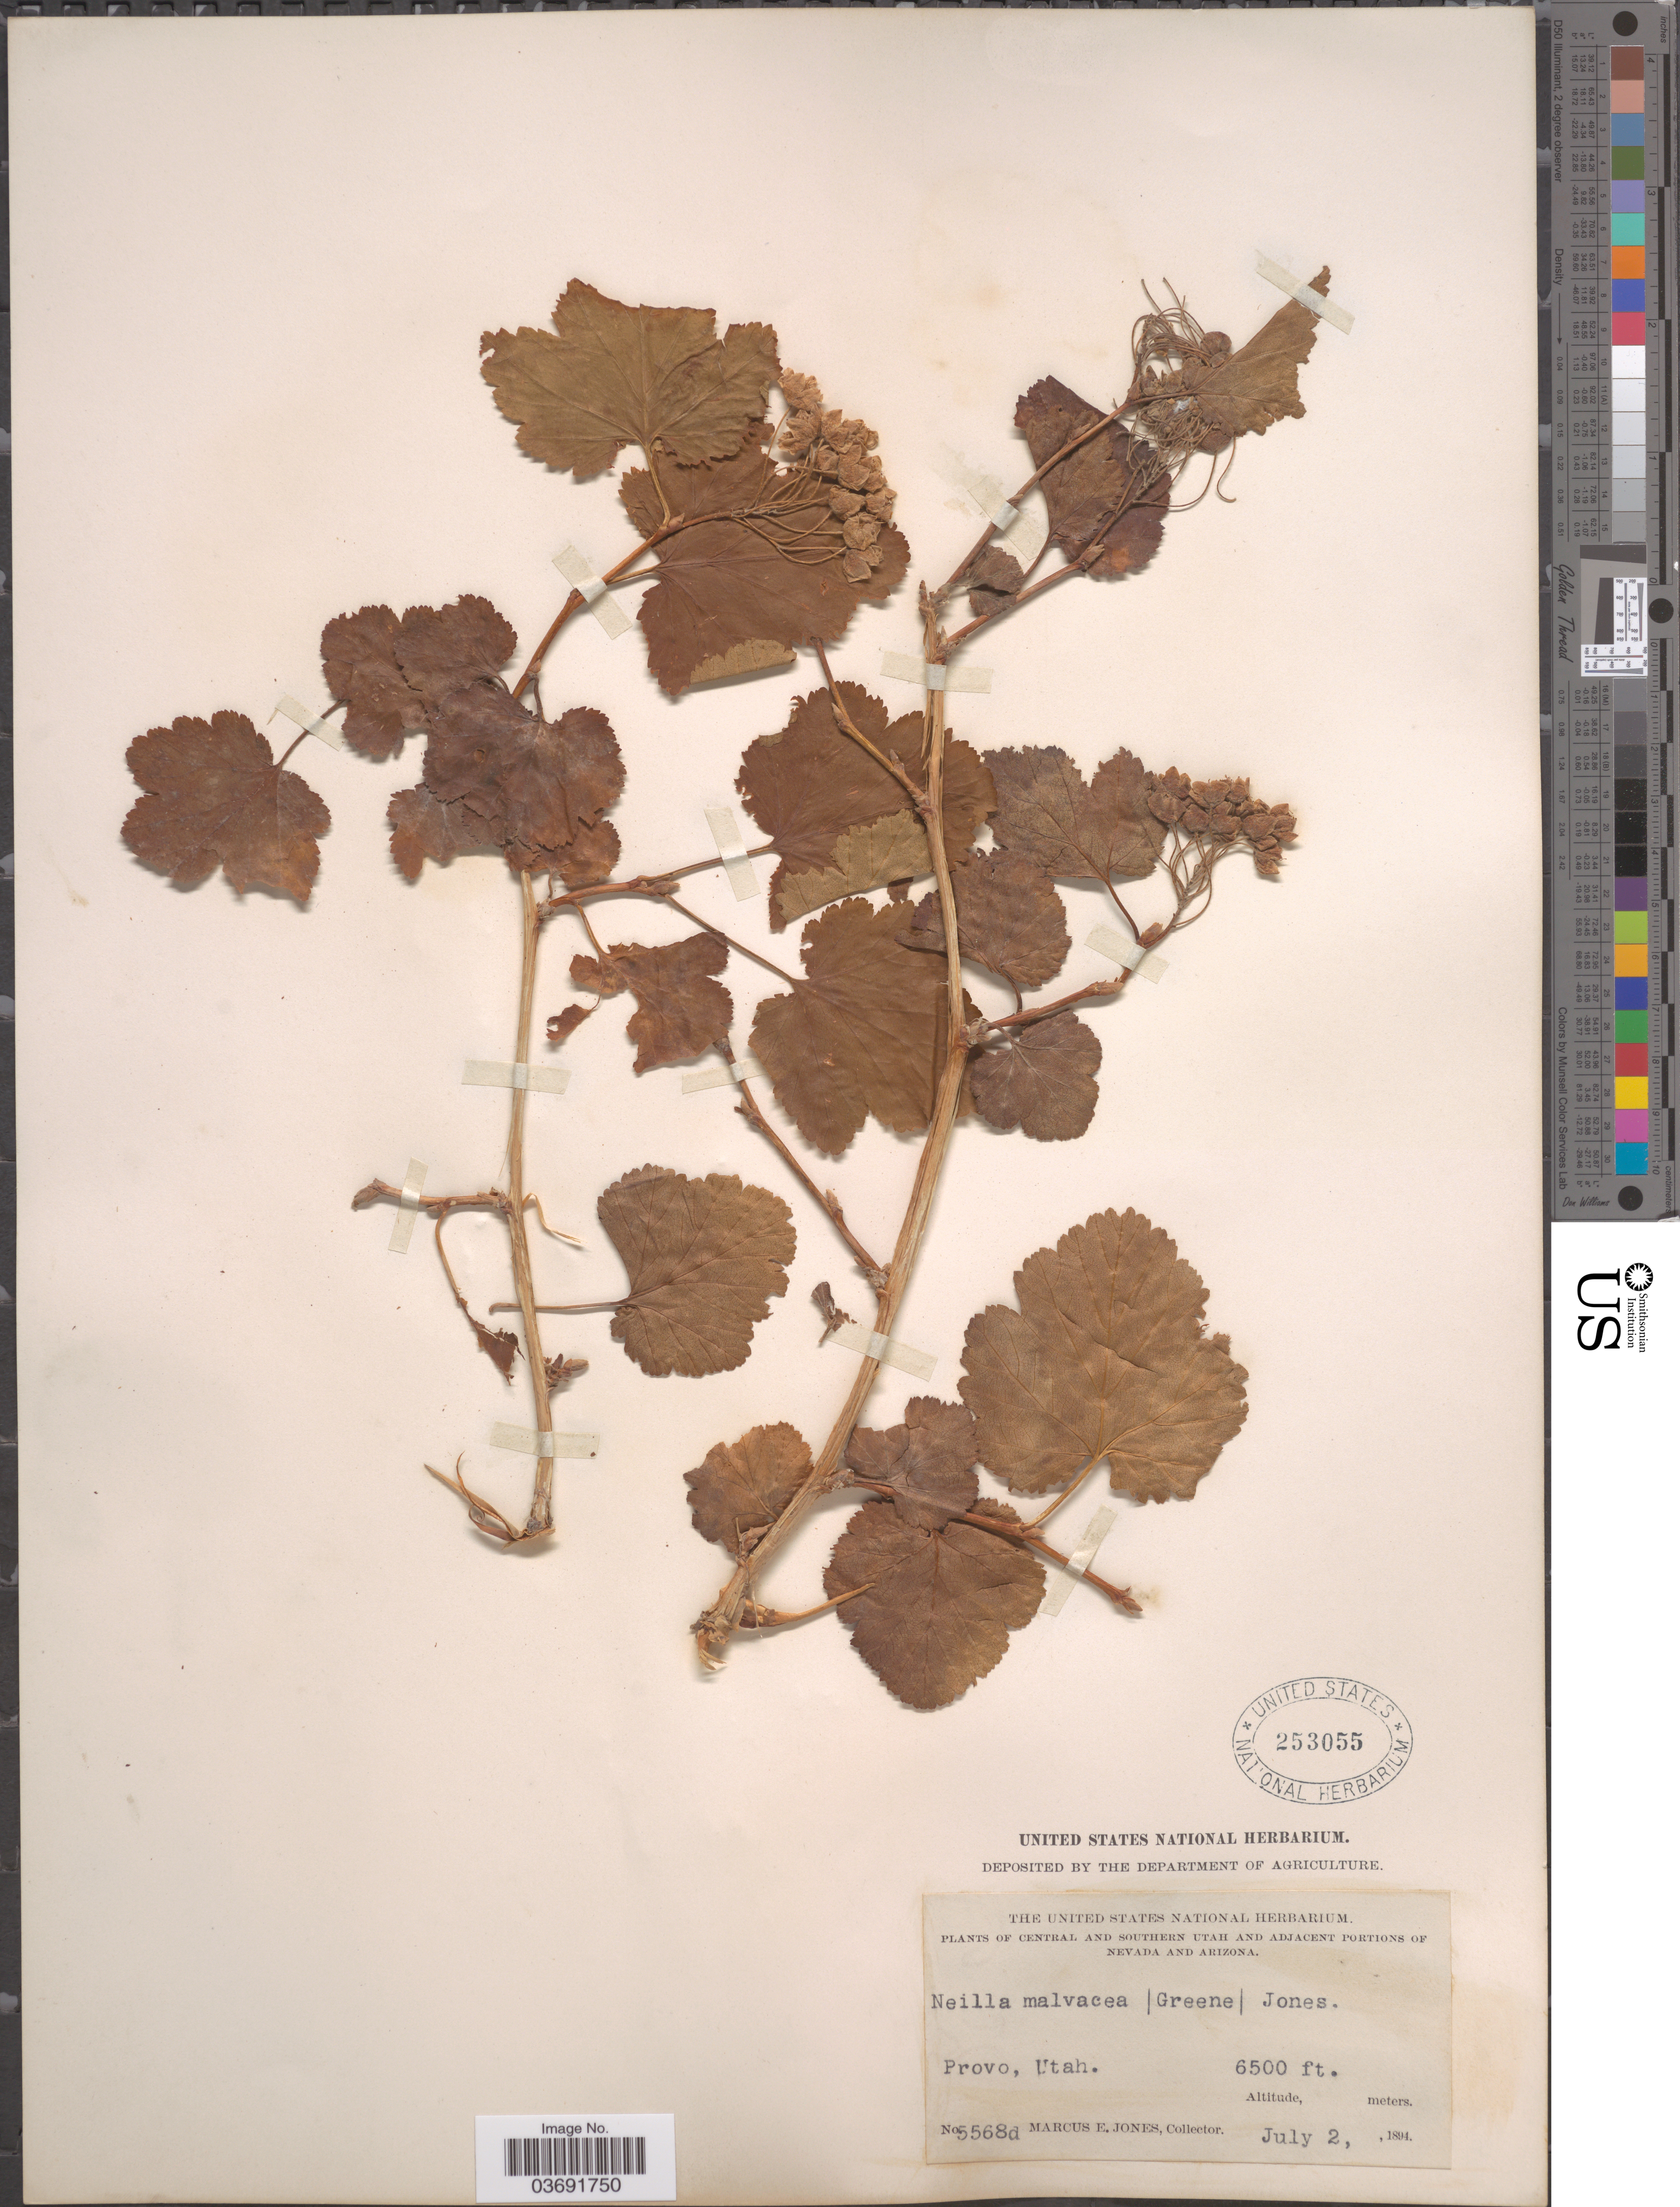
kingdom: Plantae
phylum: Tracheophyta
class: Magnoliopsida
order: Rosales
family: Rosaceae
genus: Physocarpus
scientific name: Physocarpus malvaceus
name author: (Greene) Kuntze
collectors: M. E. Jones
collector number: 5568d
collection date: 1894-07-02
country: United States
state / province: Utah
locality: Central and Southern Utah. Provo.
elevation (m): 1981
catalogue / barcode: US 253055